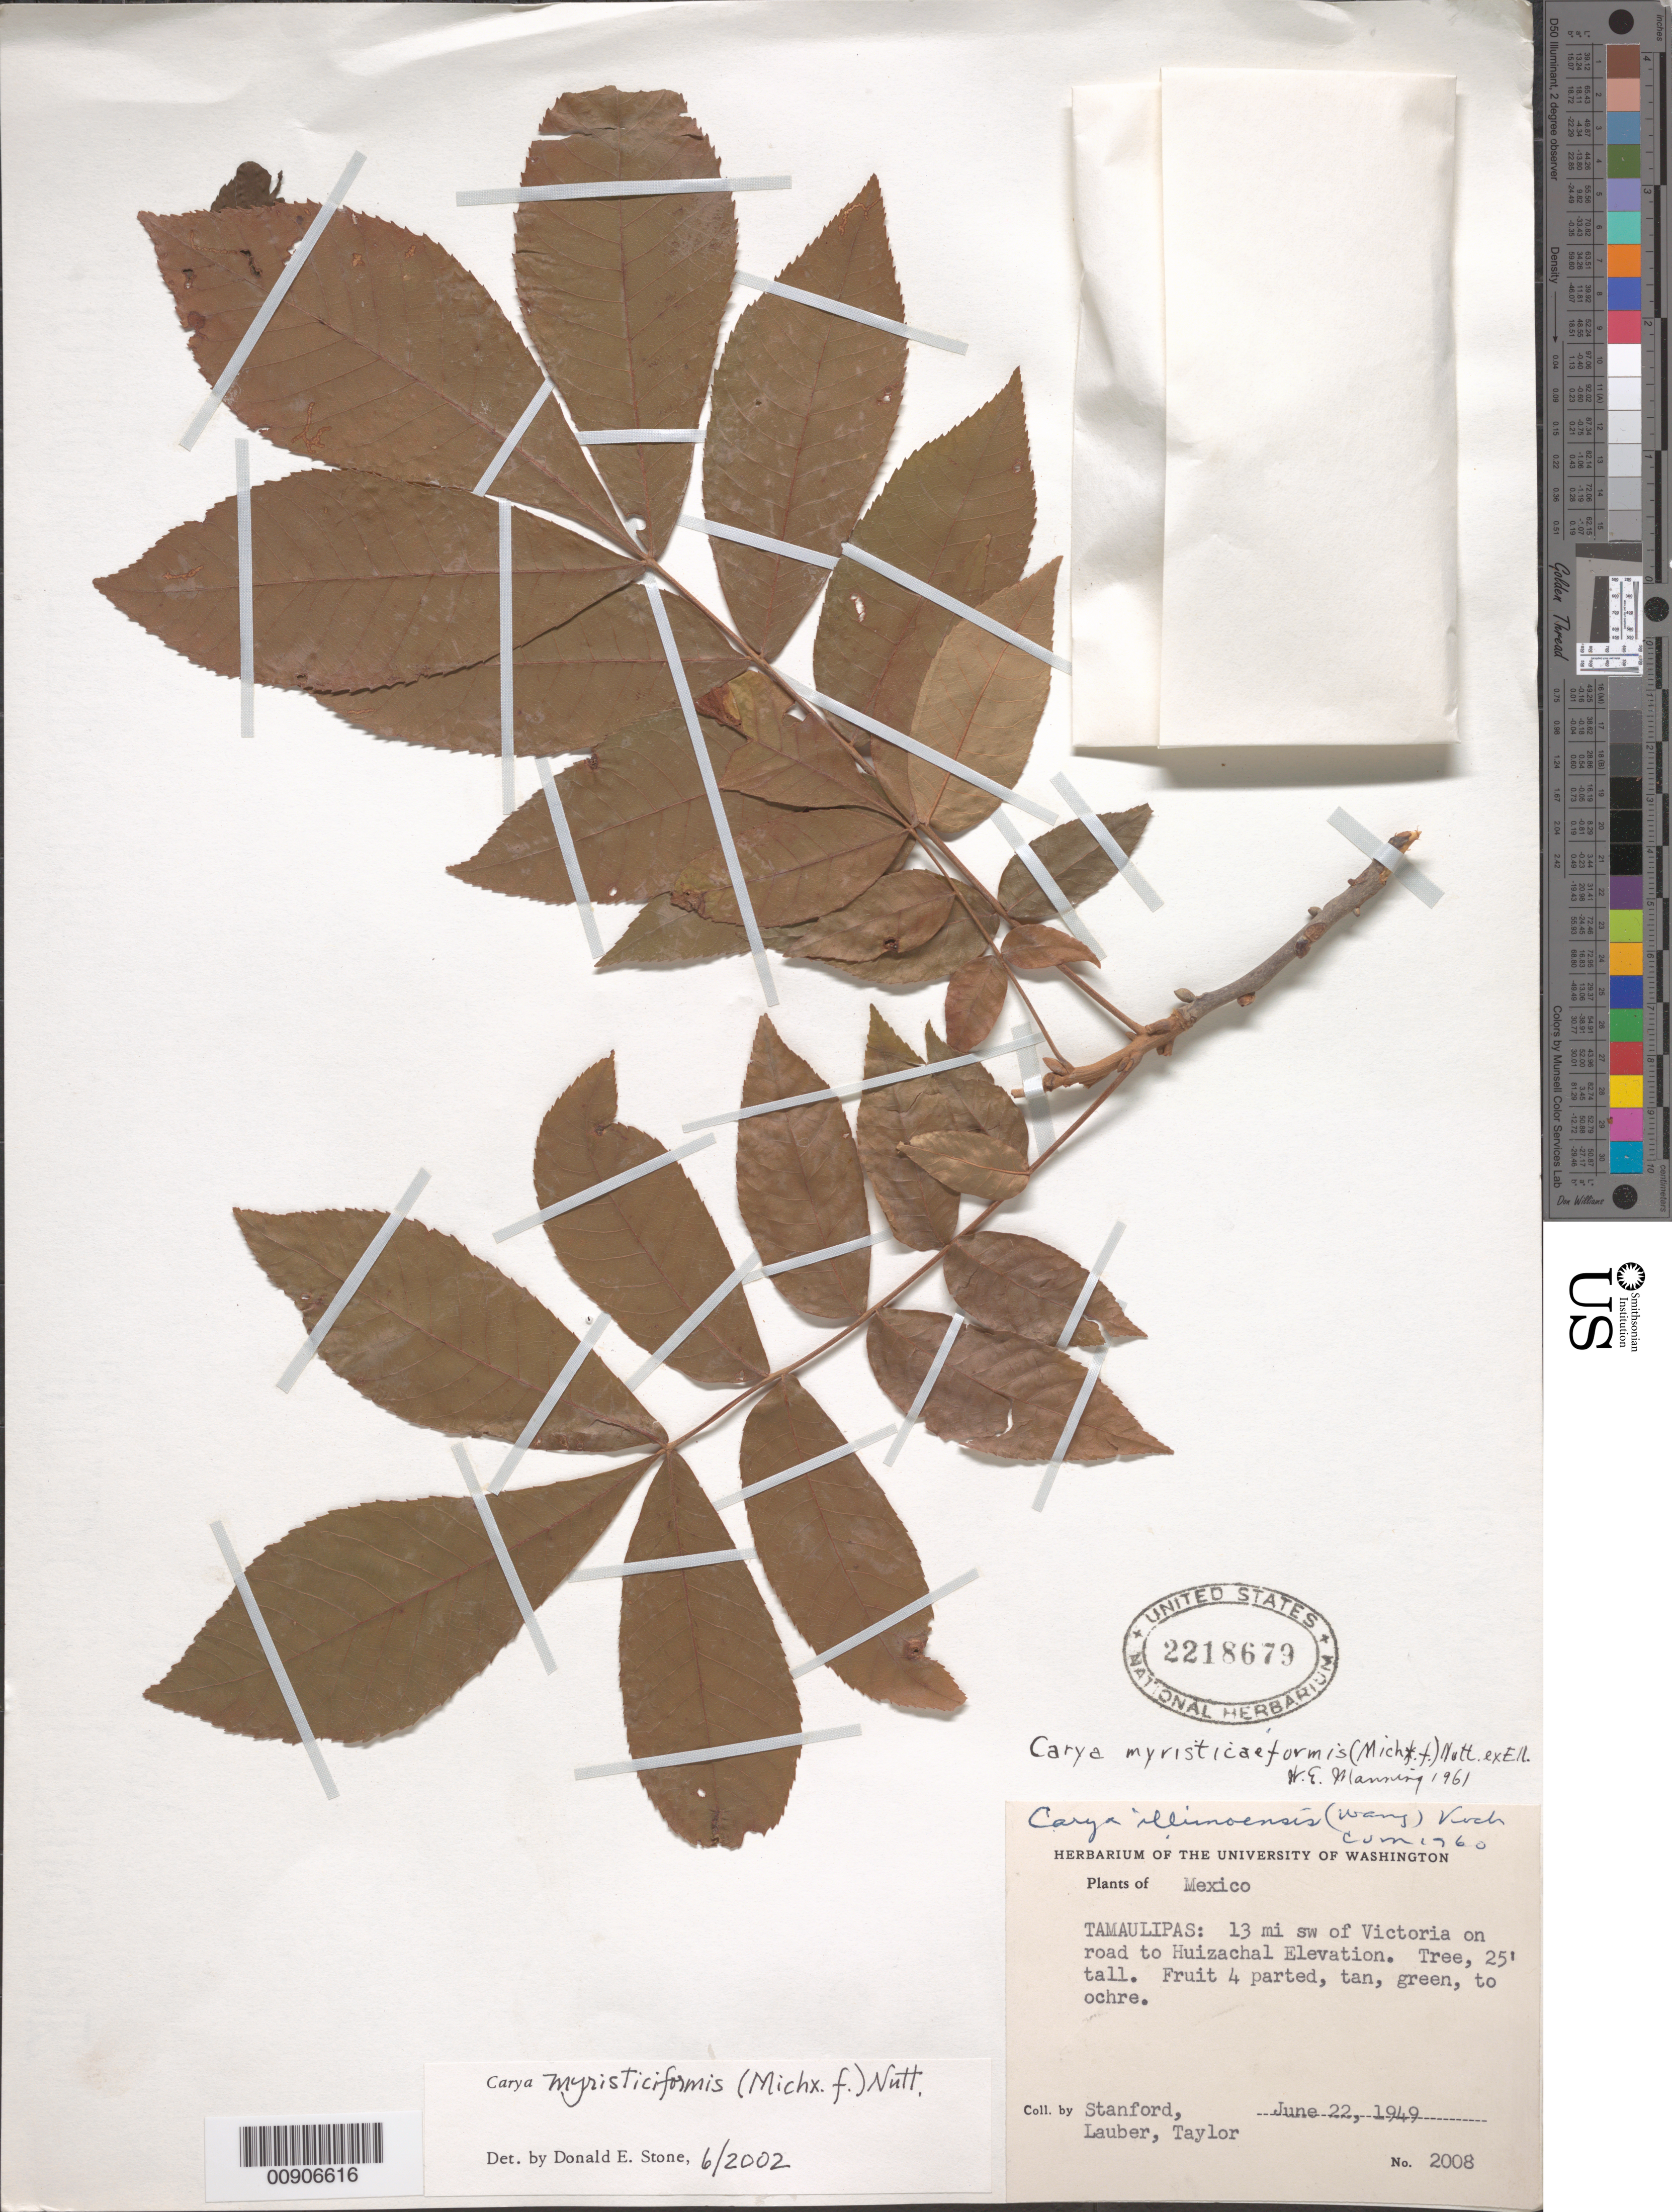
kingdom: Plantae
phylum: Tracheophyta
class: Magnoliopsida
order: Fagales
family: Juglandaceae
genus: Carya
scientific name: Carya myristiciformis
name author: (F. Michx.) Nutt.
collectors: Sanford, --, Lauber, -- & -- Taylor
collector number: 2008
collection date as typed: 22 Jun 1949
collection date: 1949-06-22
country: Mexico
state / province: Tamaulipas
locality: Tamaulipas: 13 mi. SW of Victoria on road to Huizachal.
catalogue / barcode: US 2218679